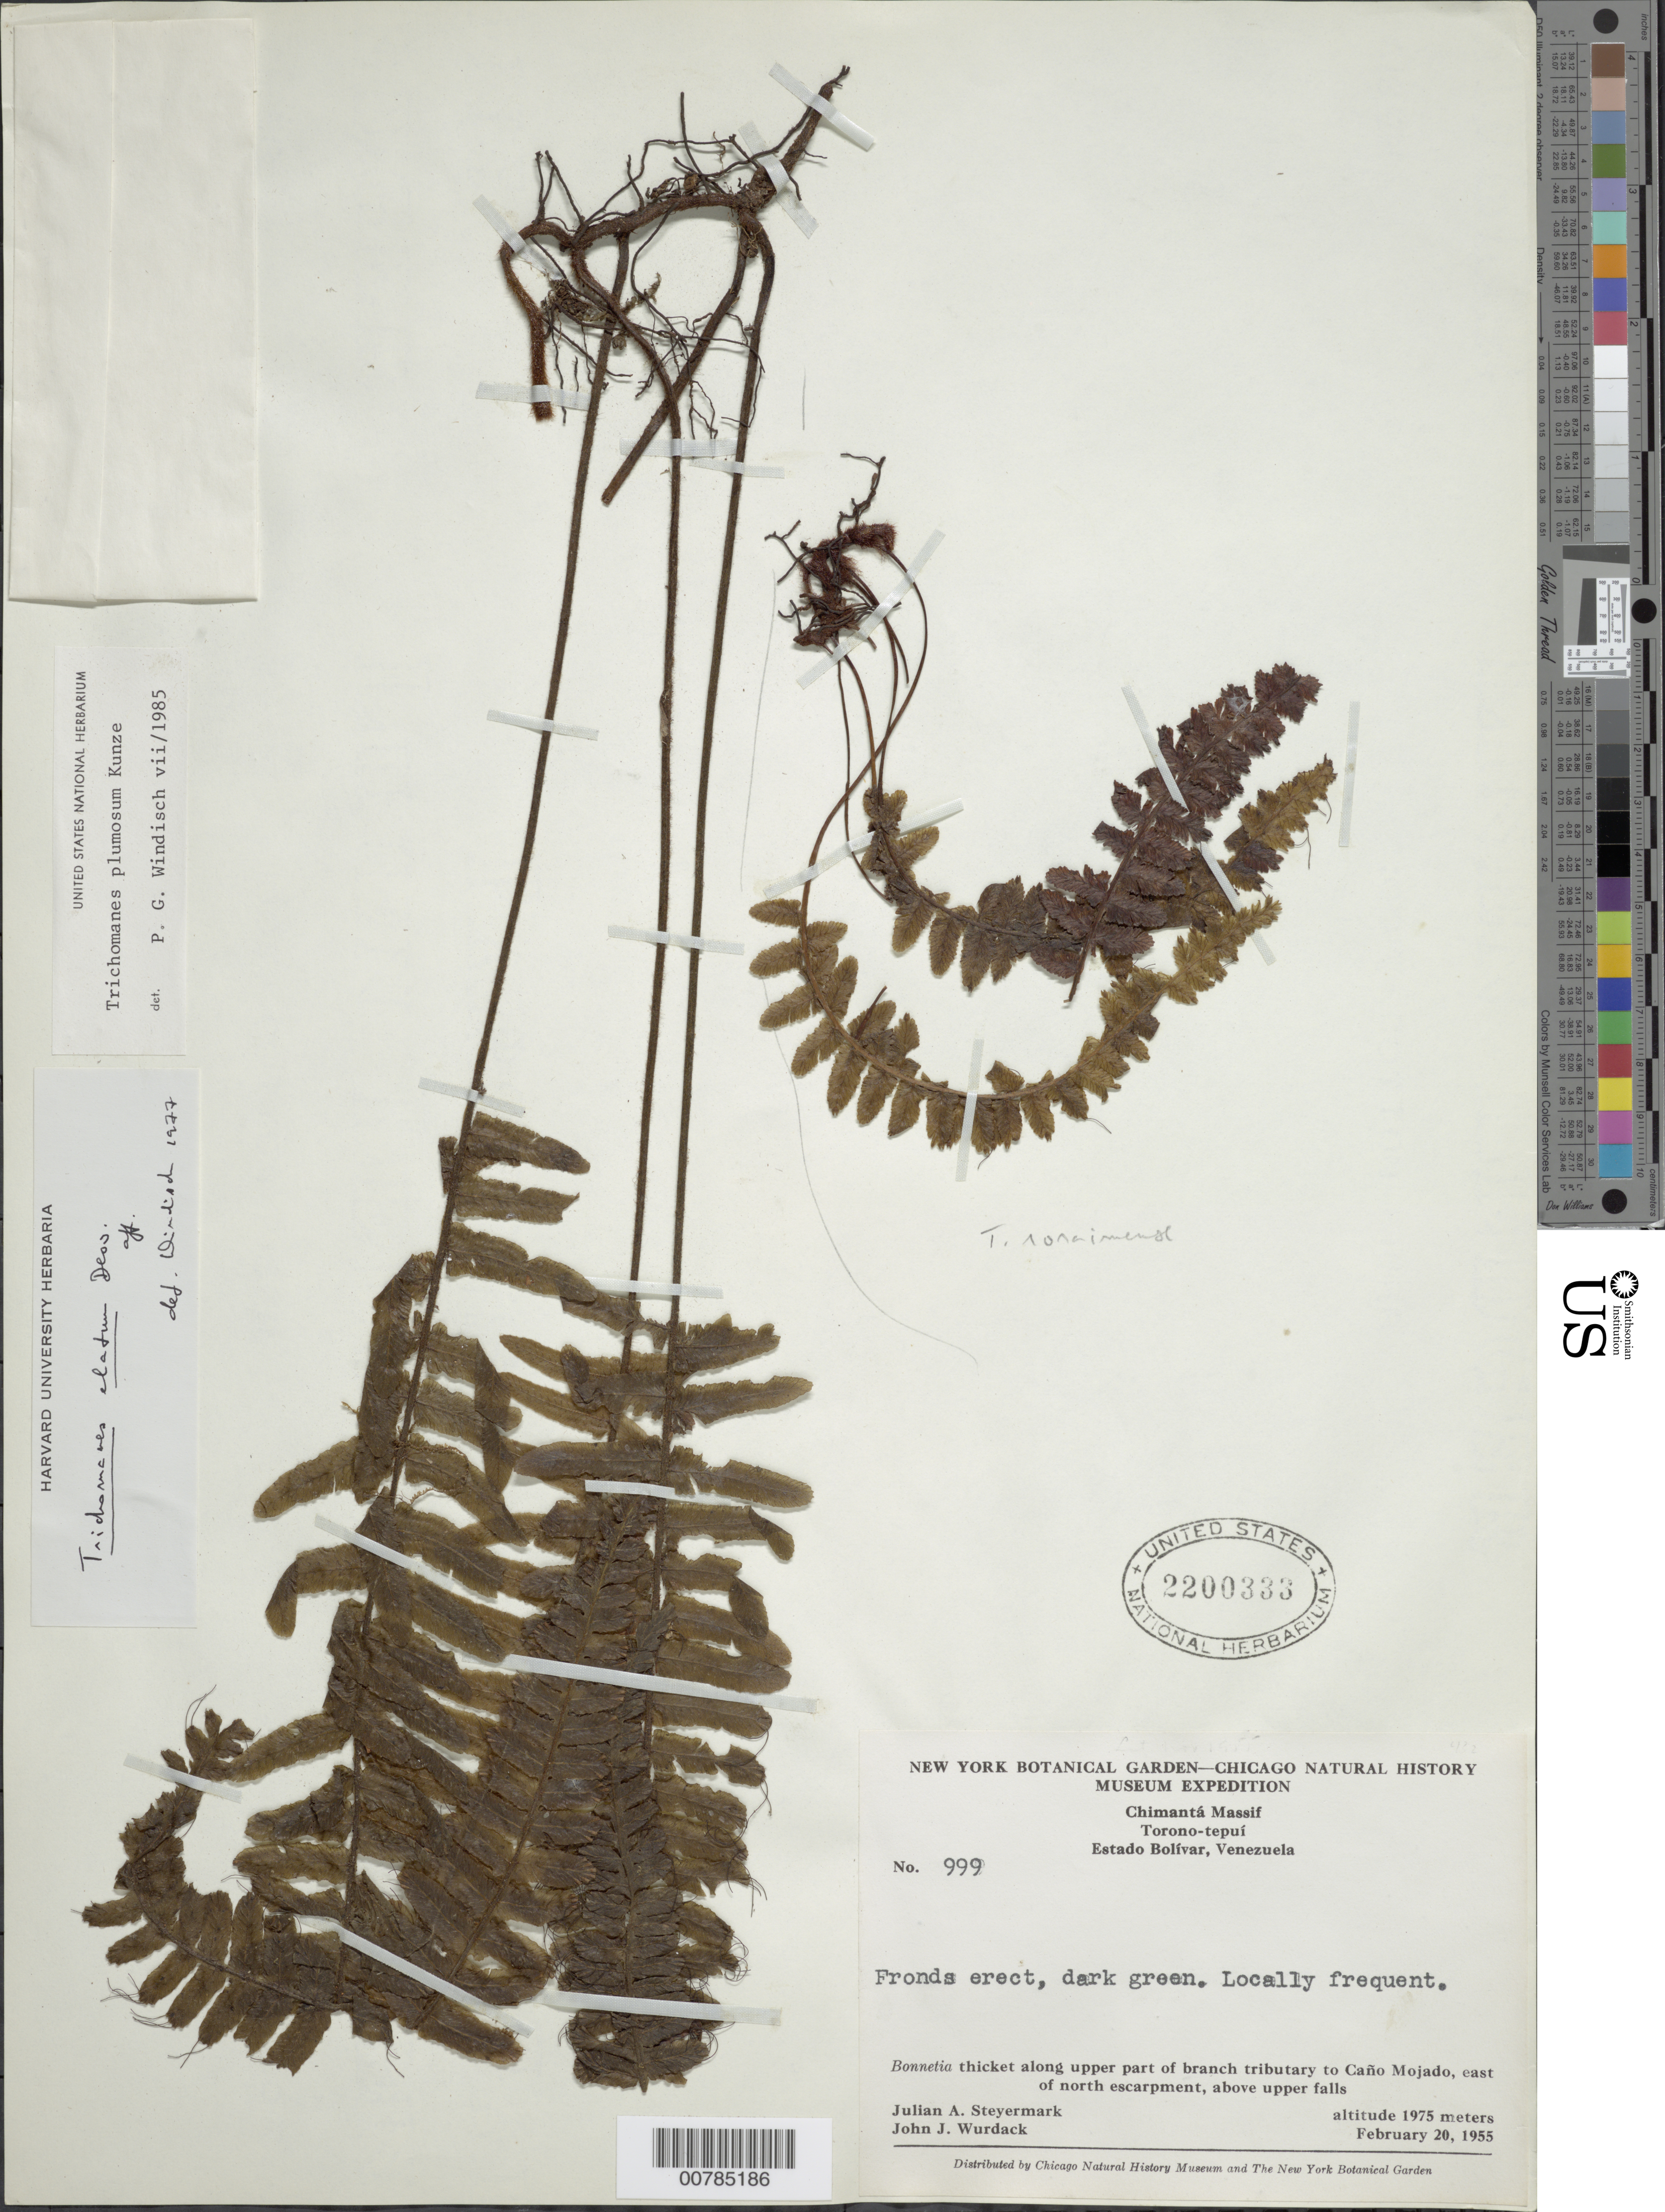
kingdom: Plantae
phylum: Tracheophyta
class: Polypodiopsida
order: Hymenophyllales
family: Hymenophyllaceae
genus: Trichomanes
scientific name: Trichomanes plumosum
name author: Kunze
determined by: Windisch, Paulo Guenter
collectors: J. Steyermark & J. J. Wurdack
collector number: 55 999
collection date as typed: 20-Feb-55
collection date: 1955-02-20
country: Venezuela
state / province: Bolívar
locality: Chimantá Massif, Torono-tepuí, Caño Mojado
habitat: Bonnetia thicket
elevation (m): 1975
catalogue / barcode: US 2200333